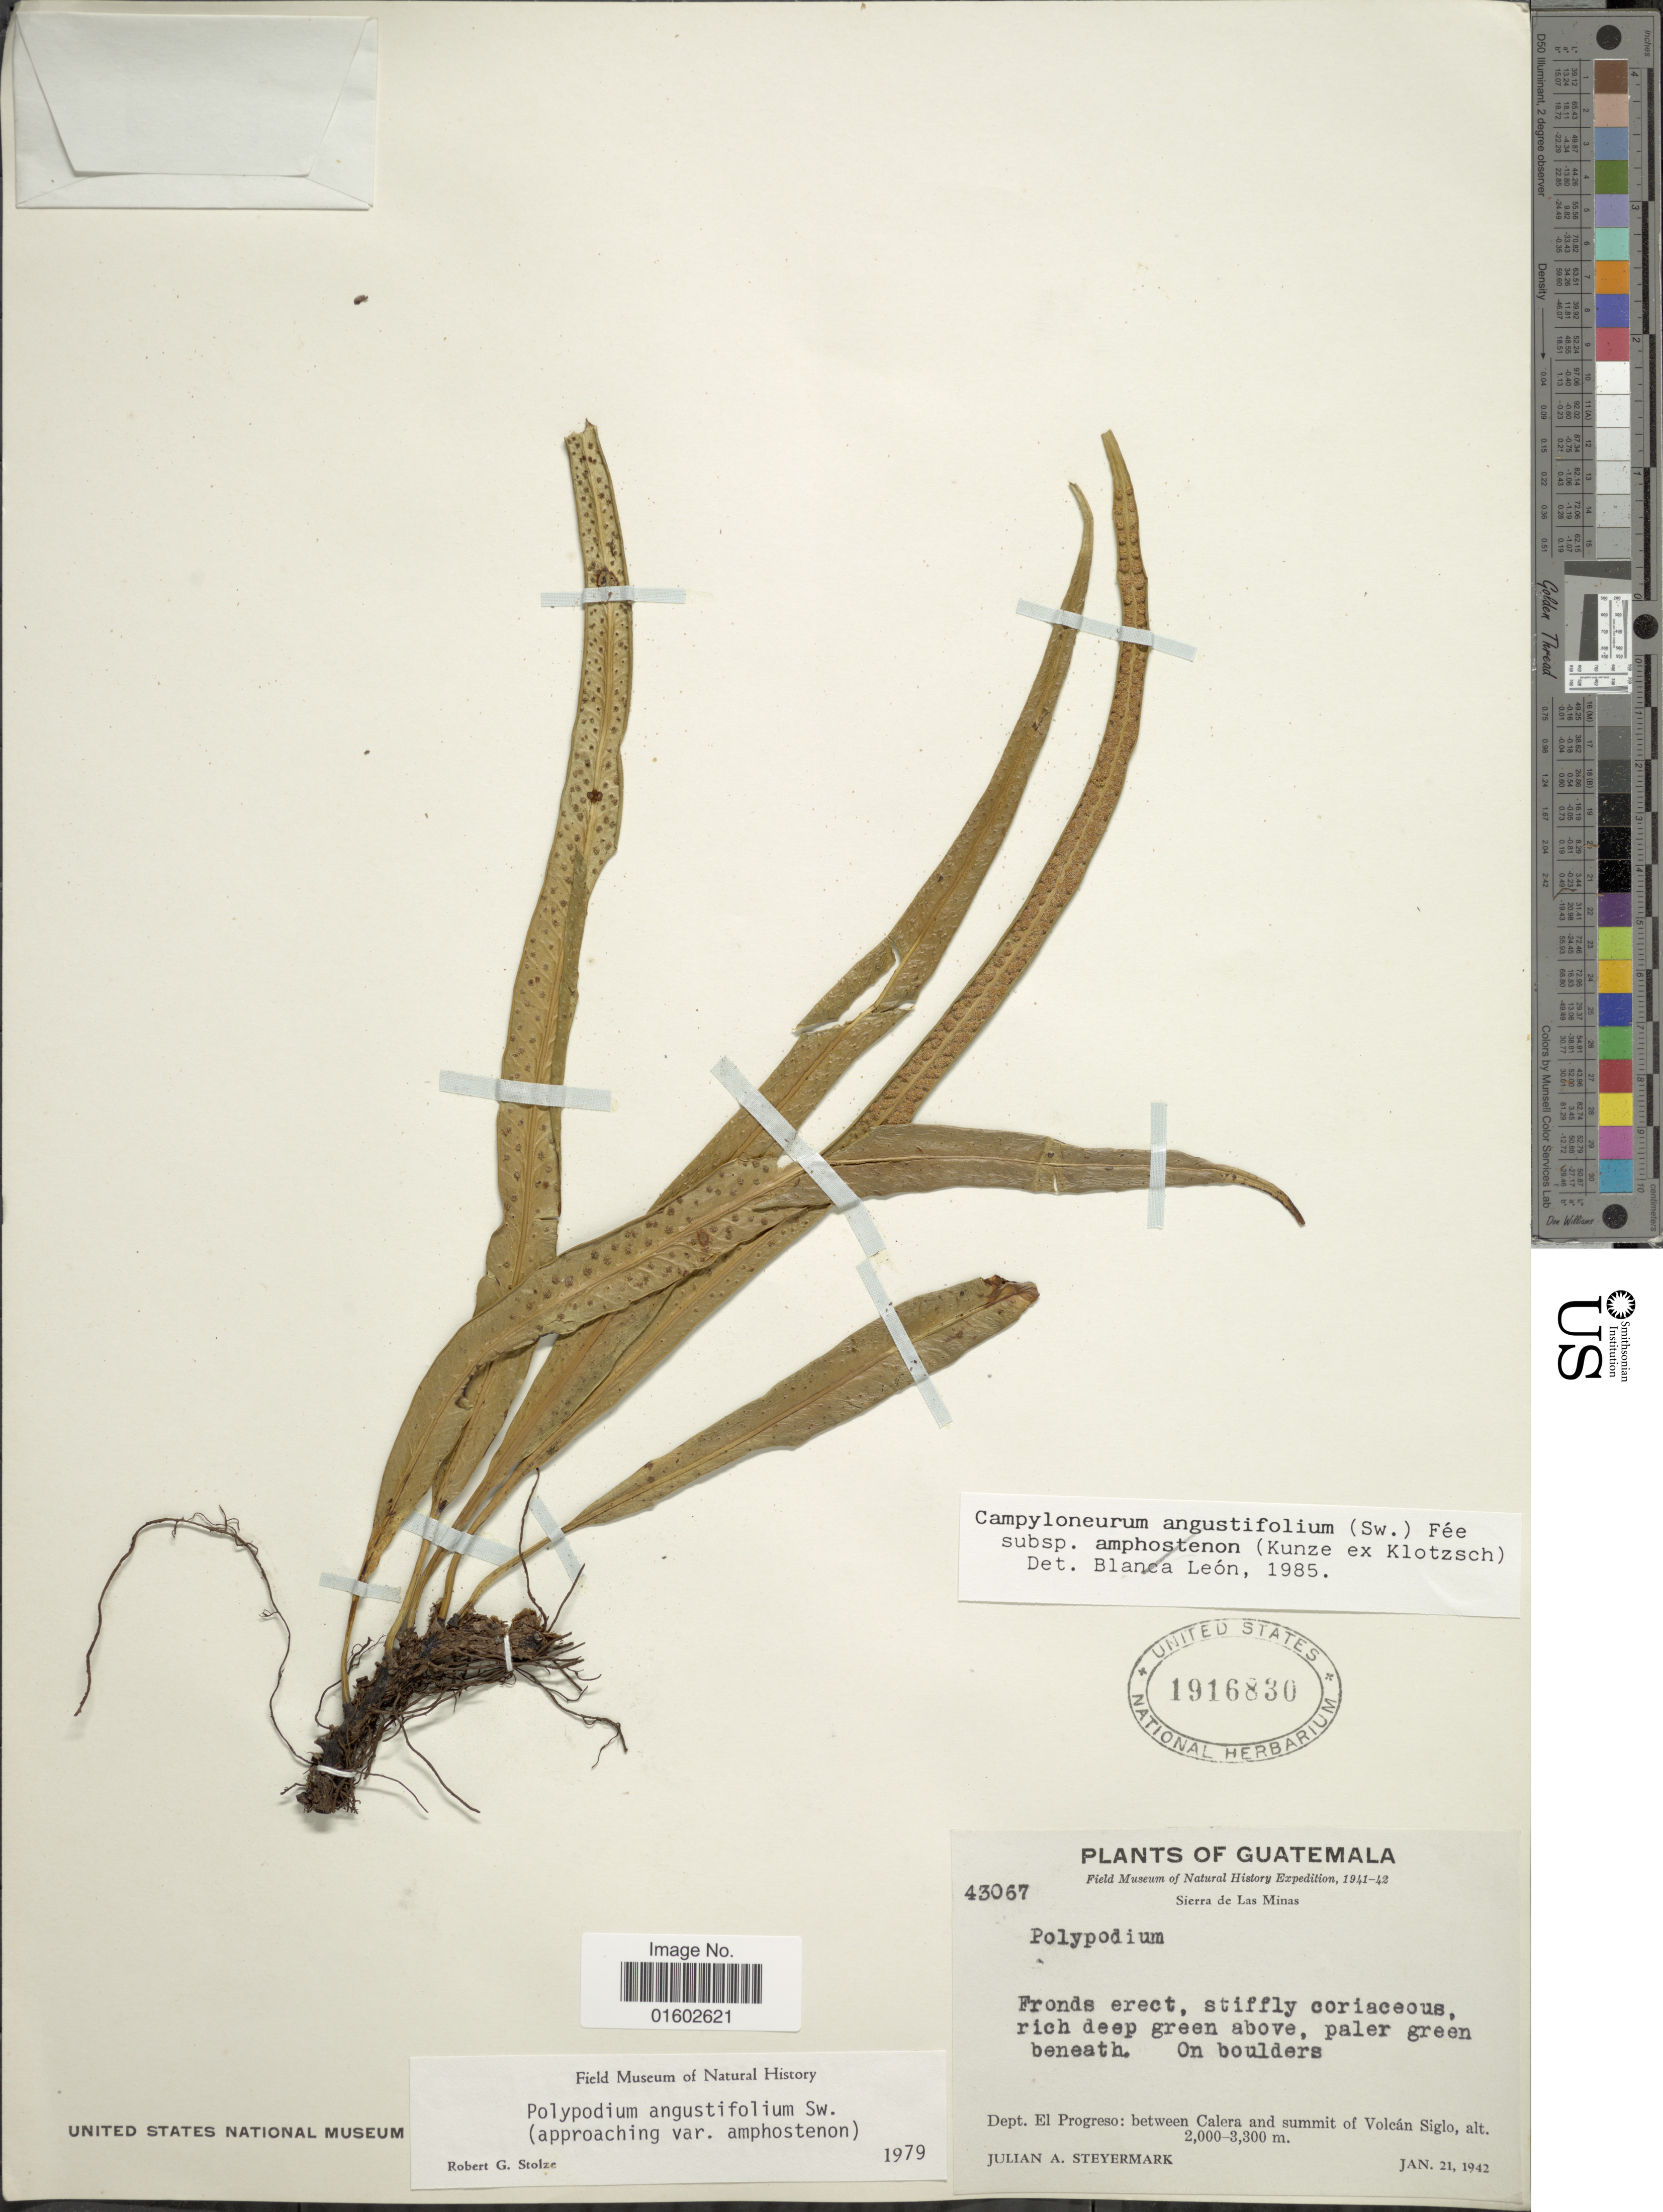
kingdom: Plantae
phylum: Tracheophyta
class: Polypodiopsida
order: Polypodiales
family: Polypodiaceae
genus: Campyloneurum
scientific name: Campyloneurum amphostenon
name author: (Kunze ex Klotzsch) Fée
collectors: J. Steyermark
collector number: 43067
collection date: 1942-01-21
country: Guatemala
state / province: El Progreso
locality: Sierra de Las Minas, Dept. El Progreso; between Calera and summit of Volcan Siglo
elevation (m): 2000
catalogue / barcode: US 1916830